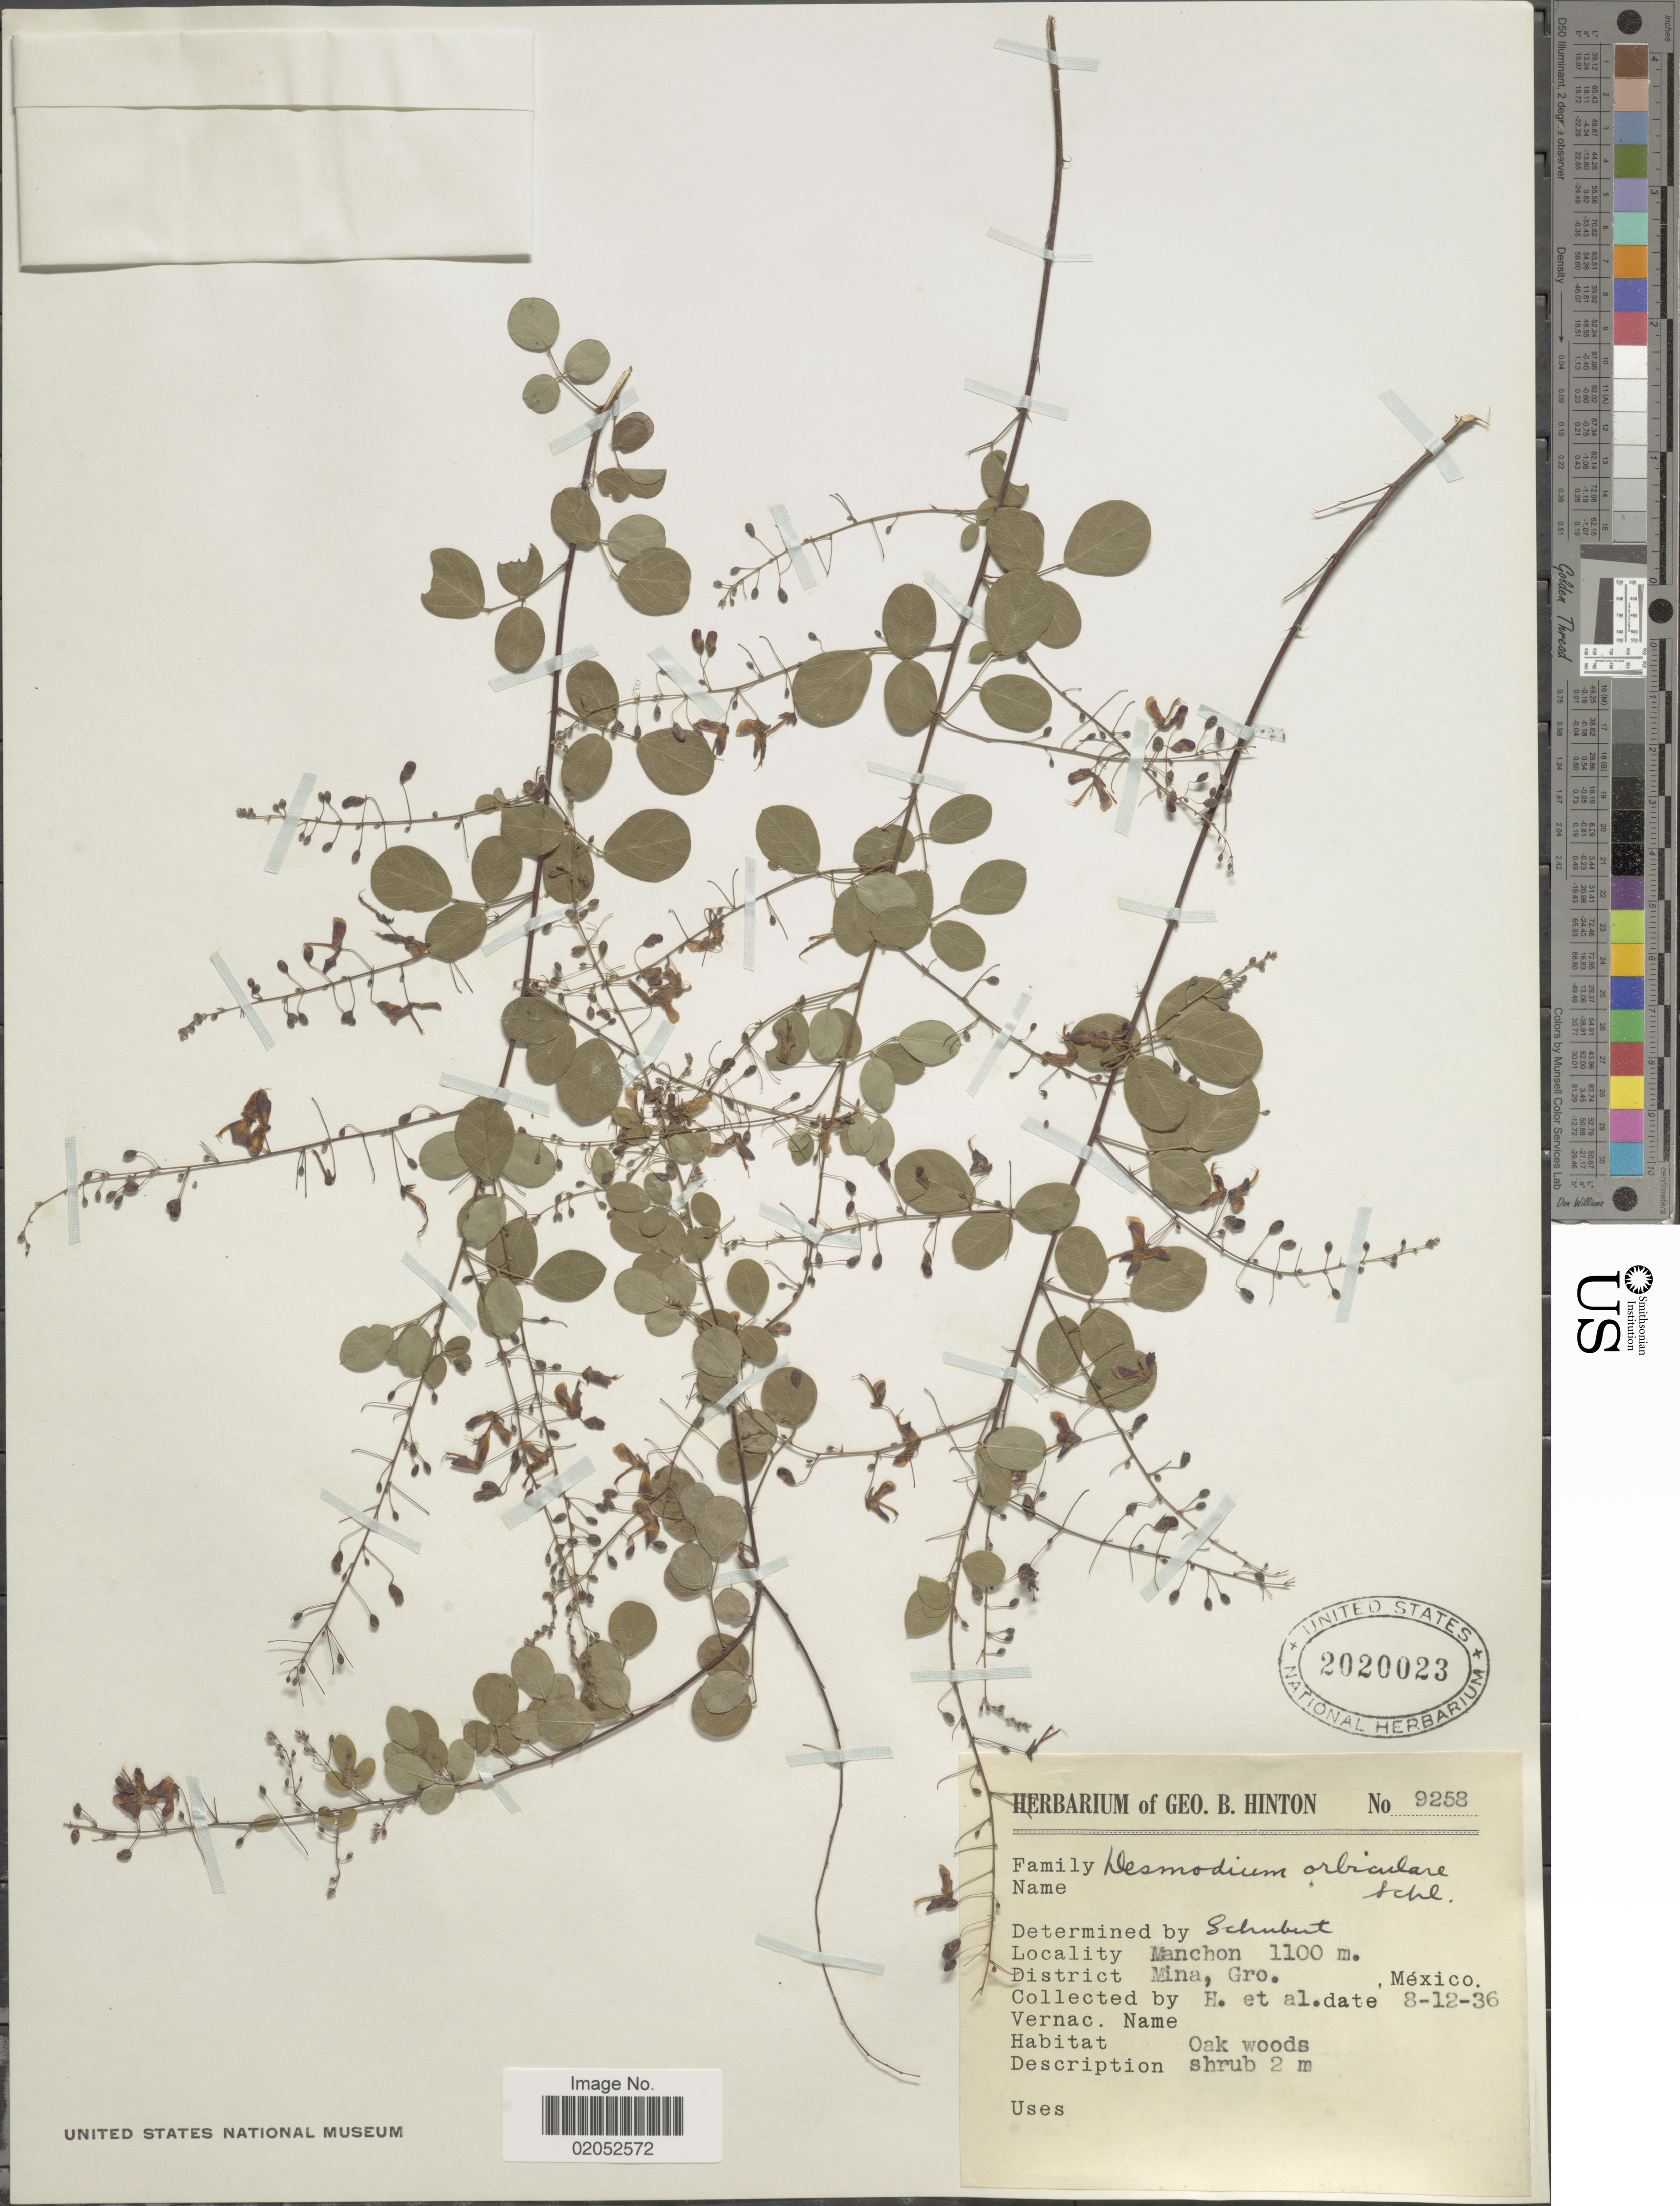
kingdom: Plantae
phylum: Tracheophyta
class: Magnoliopsida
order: Fabales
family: Fabaceae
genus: Desmodium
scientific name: Desmodium orbiculare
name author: Schltdl.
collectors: G. B. Hinton & et al.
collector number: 9258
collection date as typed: Transcribed d/m/y: 8/12/36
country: Mexico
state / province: Guerrero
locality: Manchon, District Mina, Gro., Mexico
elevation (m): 1100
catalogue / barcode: US 2020023